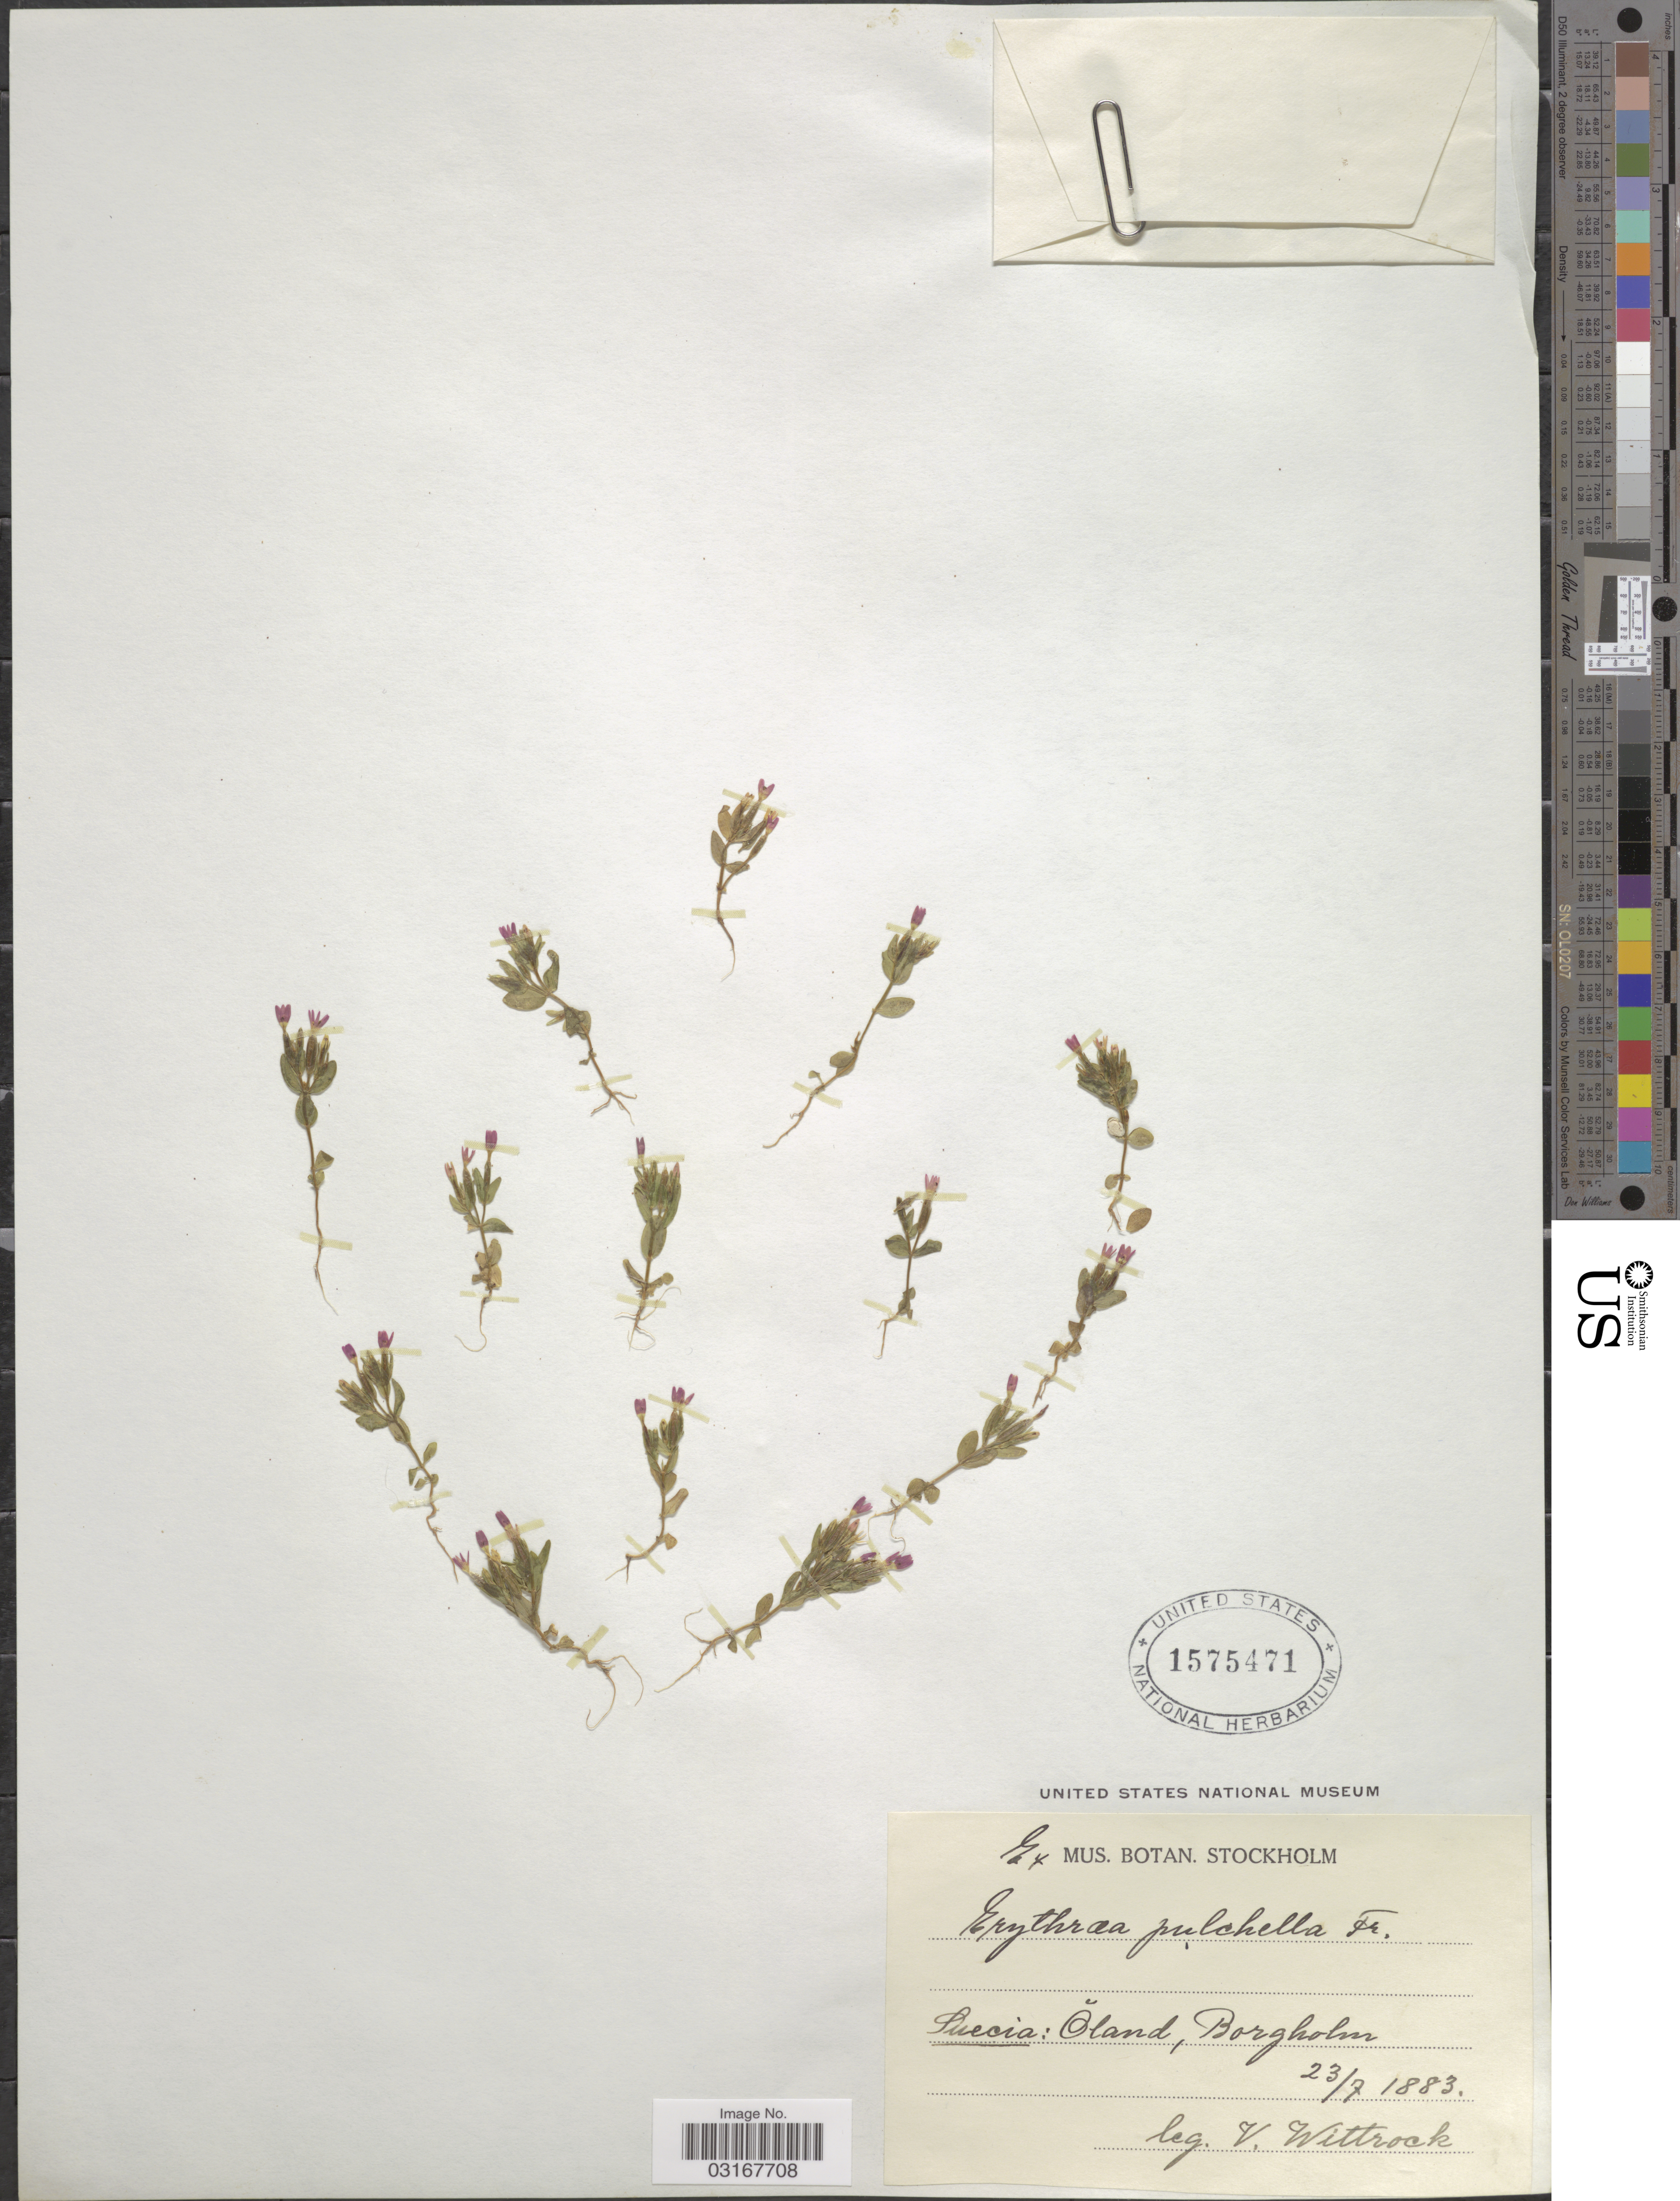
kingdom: Plantae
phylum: Tracheophyta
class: Magnoliopsida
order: Gentianales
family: Gentianaceae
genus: Centaurium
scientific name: Centaurium pulchellum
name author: (Sw.) Druce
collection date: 1883-07-23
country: Sweden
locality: Suecia: Örland, Borgholm.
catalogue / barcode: US 1575471